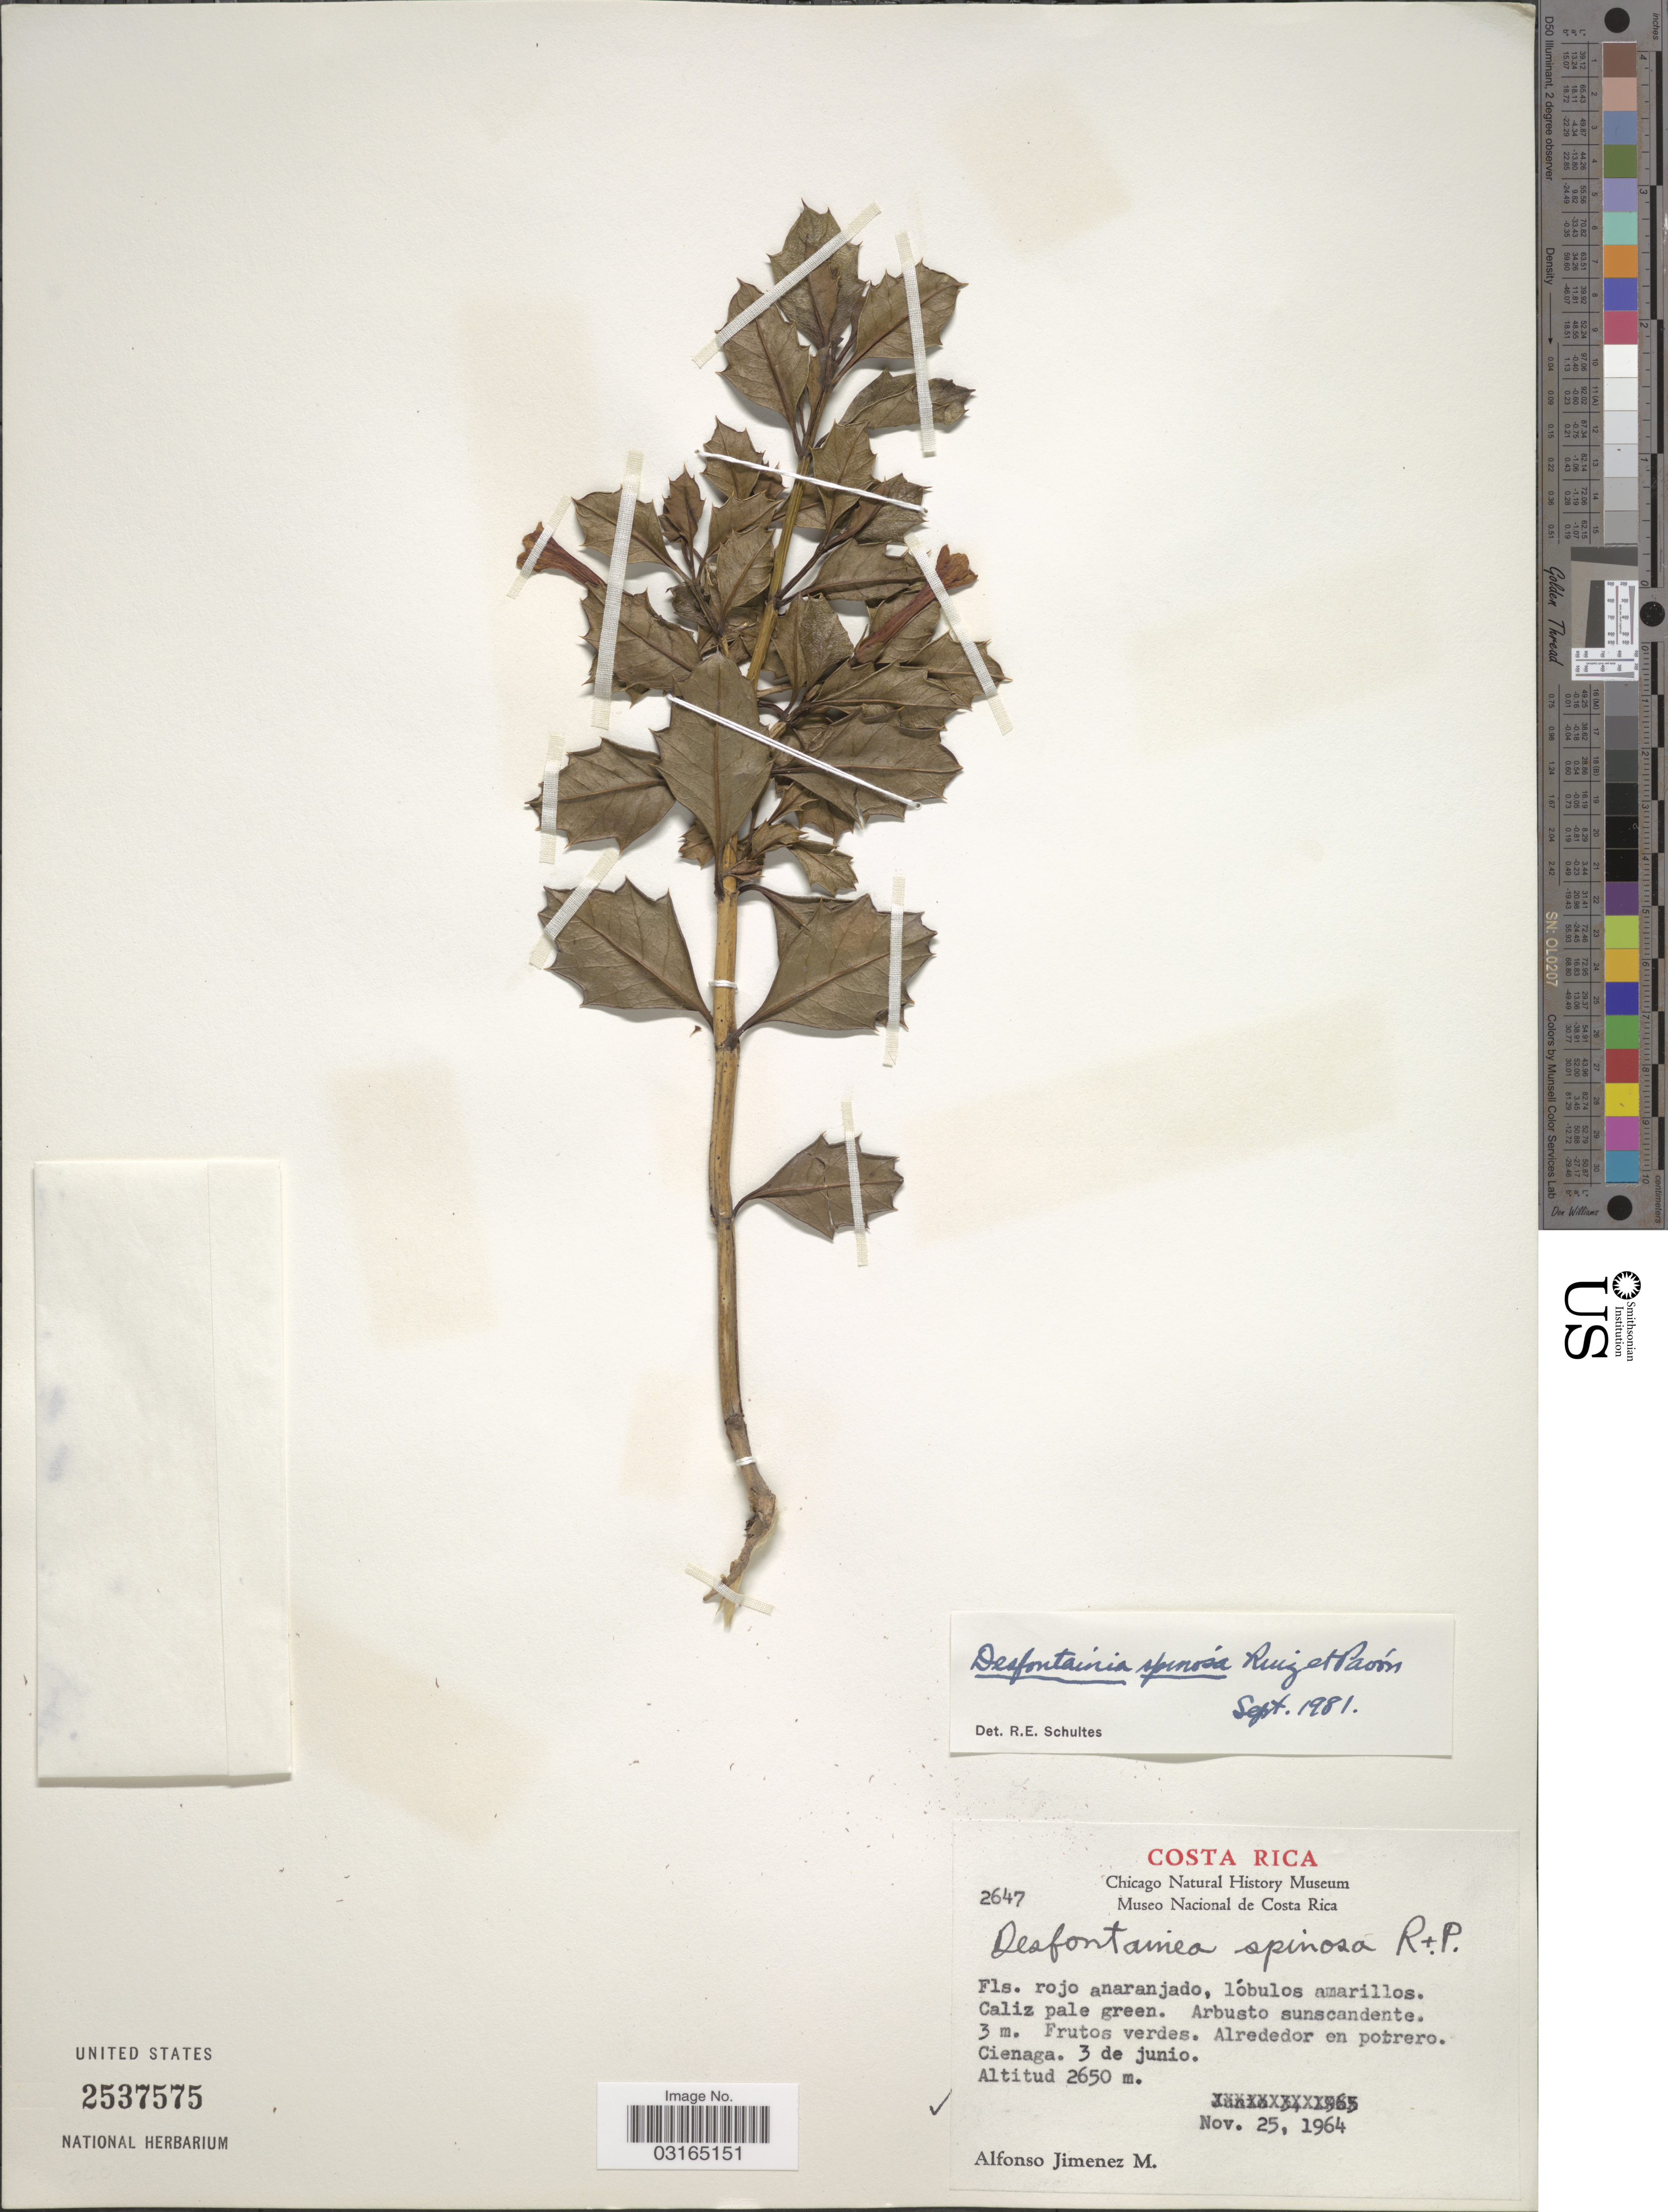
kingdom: Plantae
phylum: Tracheophyta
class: Magnoliopsida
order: Bruniales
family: Columelliaceae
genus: Desfontainia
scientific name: Desfontainia spinosa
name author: Ruiz & Pav.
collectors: A. Jimenez M.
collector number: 2647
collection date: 1964-11-25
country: Costa Rica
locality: Cienaga.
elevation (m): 2650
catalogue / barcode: US 2537575